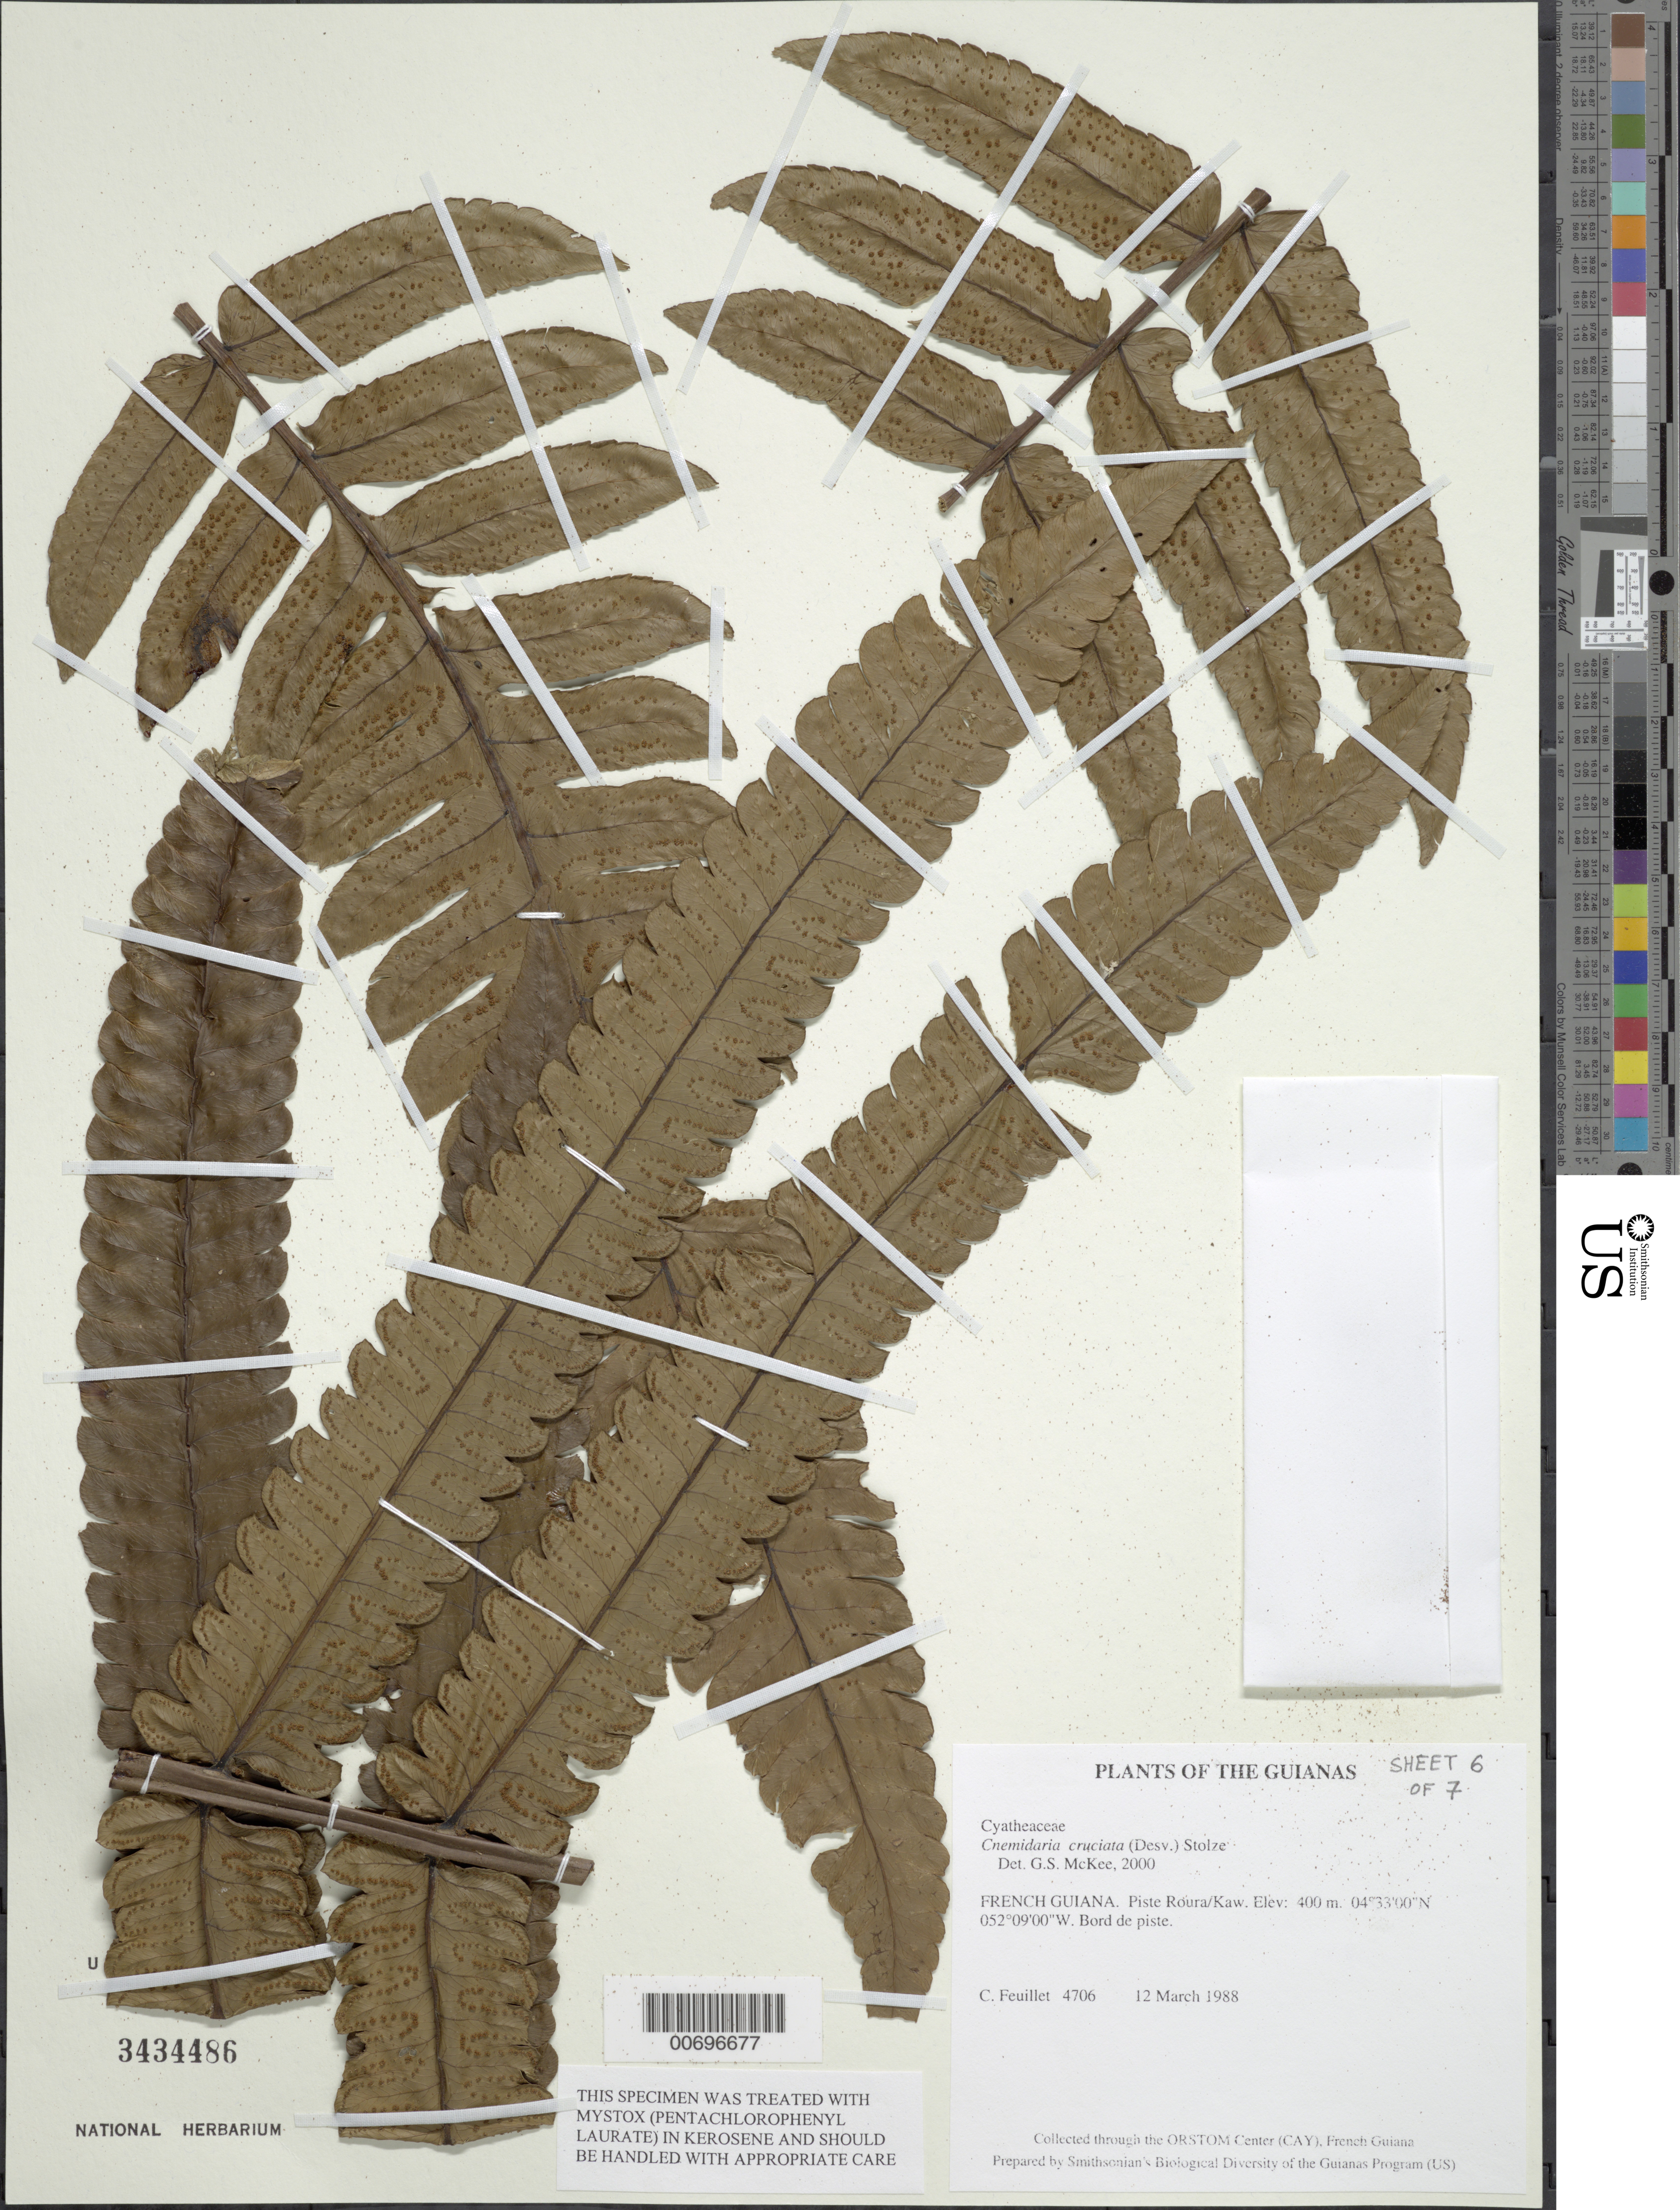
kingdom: Plantae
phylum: Tracheophyta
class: Polypodiopsida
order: Cyatheales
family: Cyatheaceae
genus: Cyathea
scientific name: Cyathea cruciata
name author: (Desv.) Lehnert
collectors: C. Feuillet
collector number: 4706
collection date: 1988-03-12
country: French Guiana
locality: Piste Roura/Kaw.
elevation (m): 400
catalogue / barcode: US 3434486